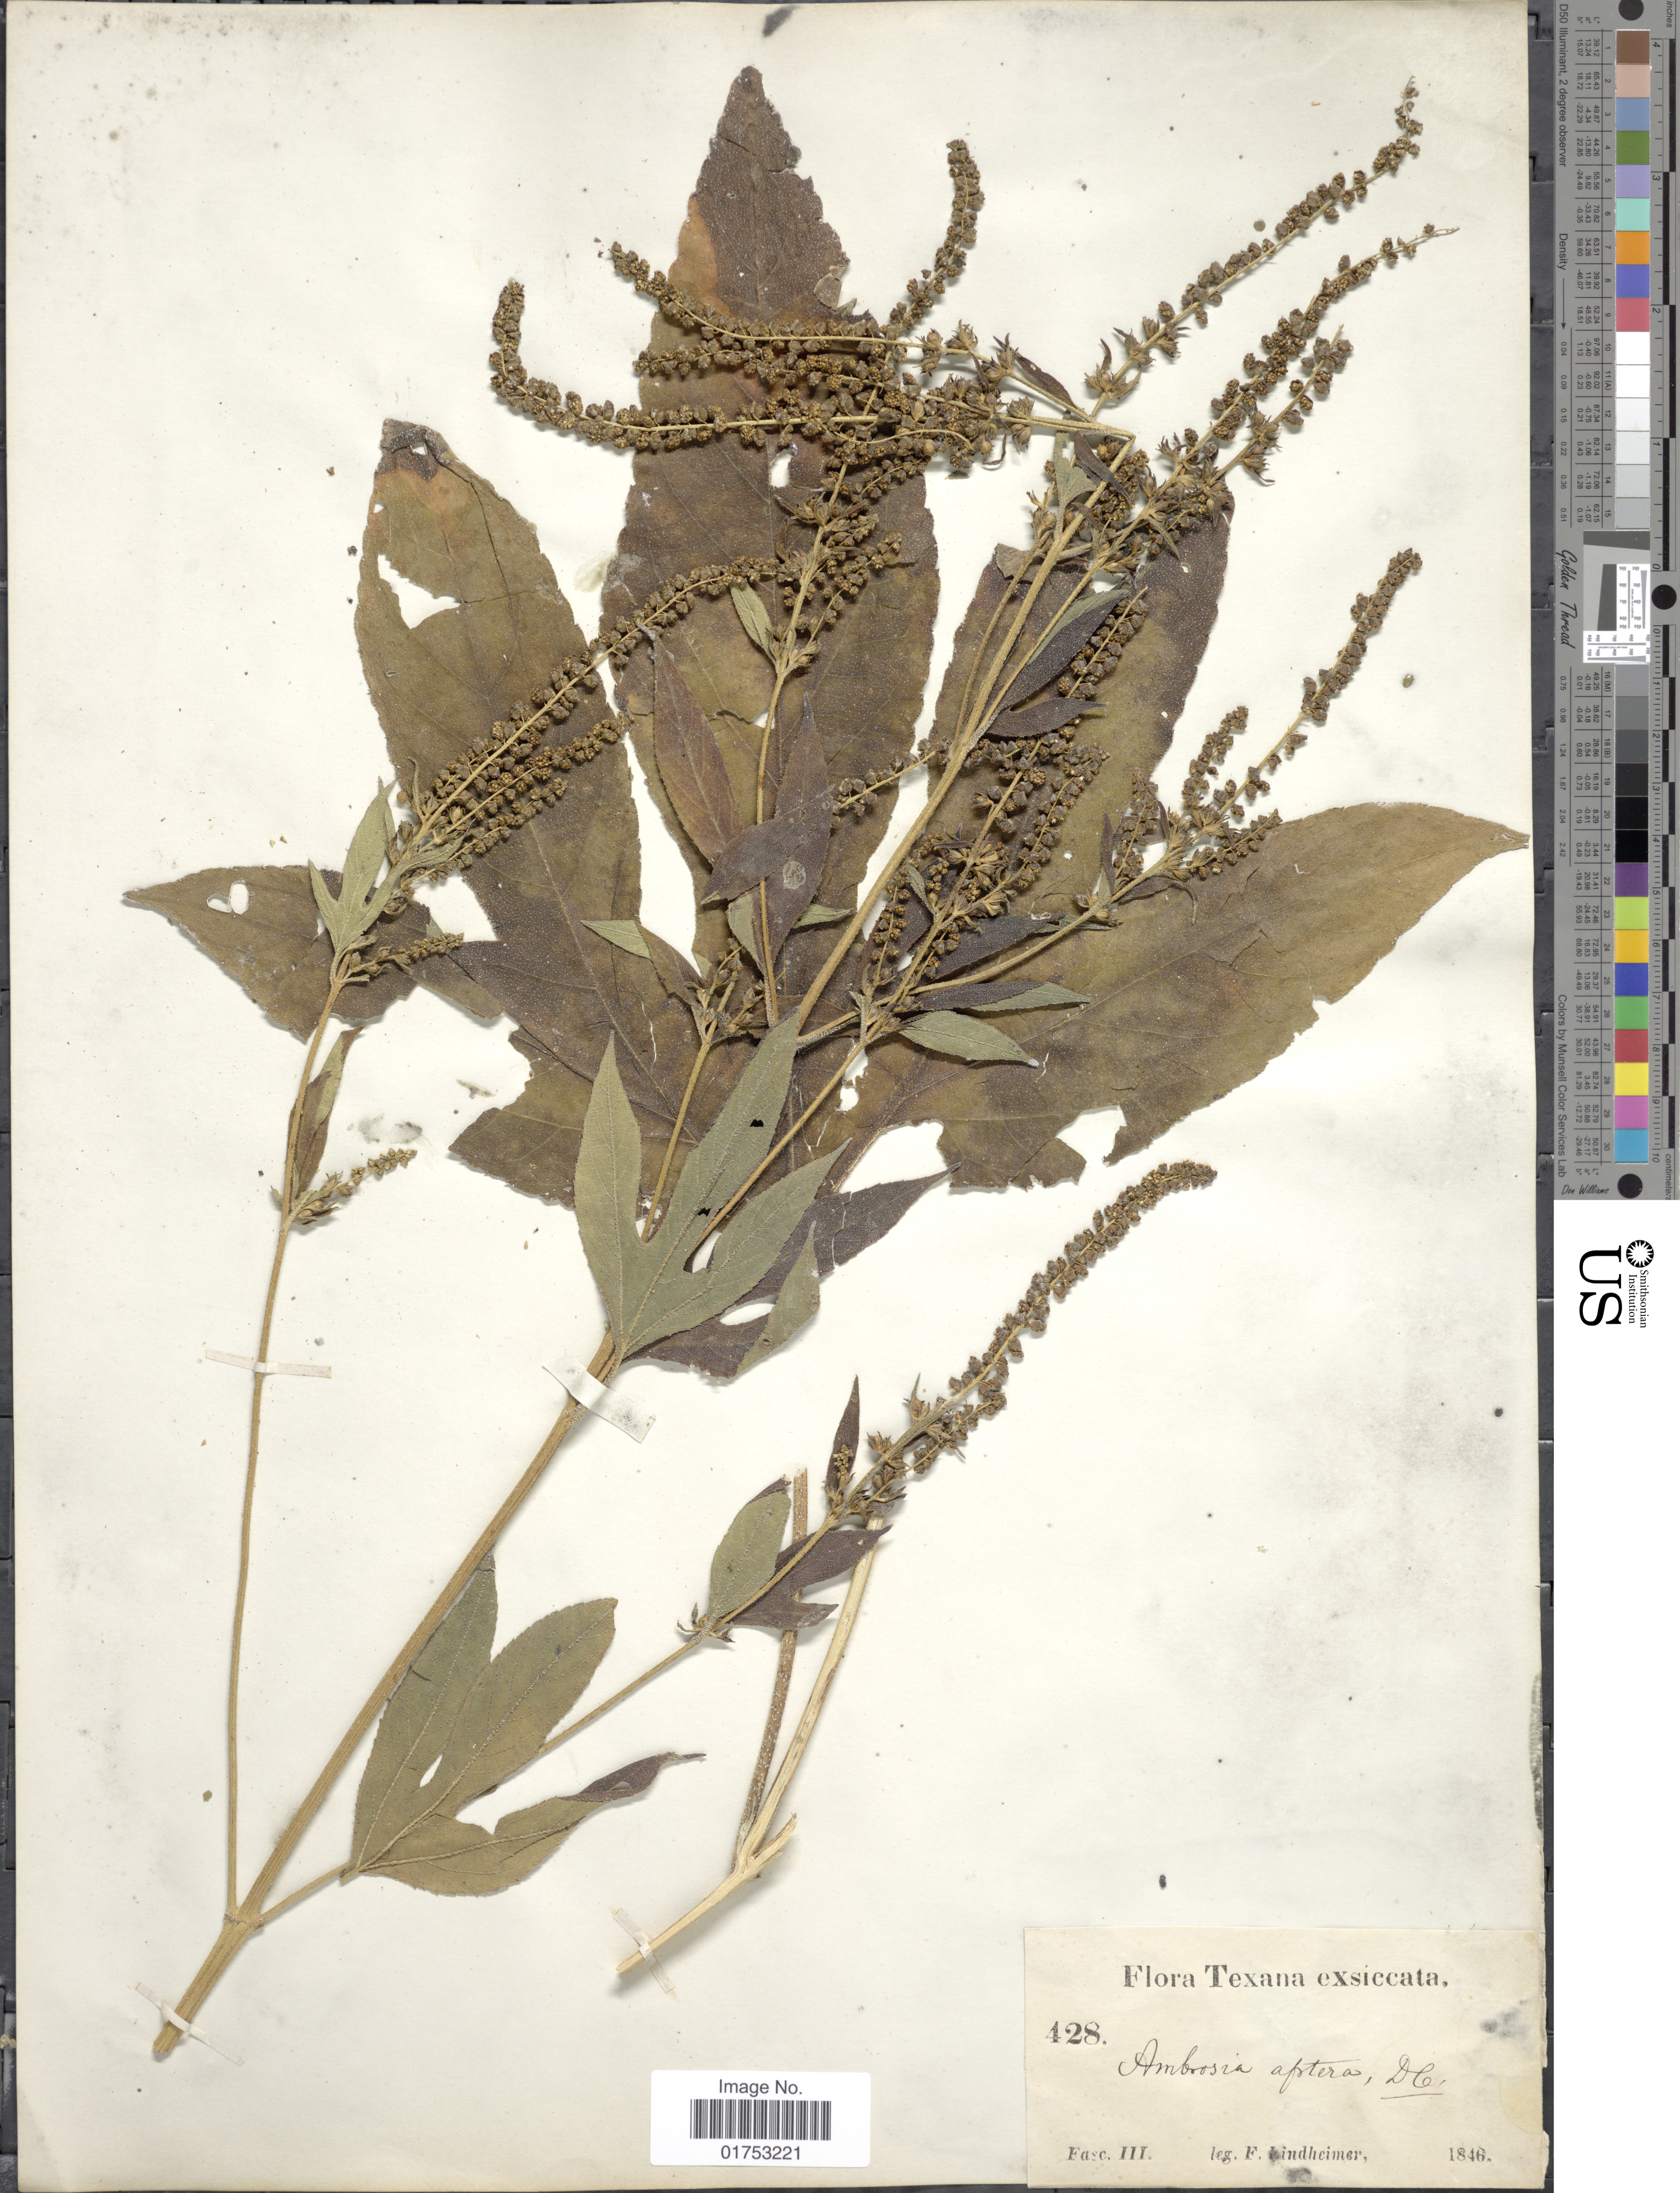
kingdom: Plantae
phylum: Tracheophyta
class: Magnoliopsida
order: Asterales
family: Asteraceae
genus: Ambrosia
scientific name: Ambrosia aptera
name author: (DC.) DC.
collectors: F. J. Lindheimer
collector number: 428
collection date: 1846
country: United States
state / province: Texas